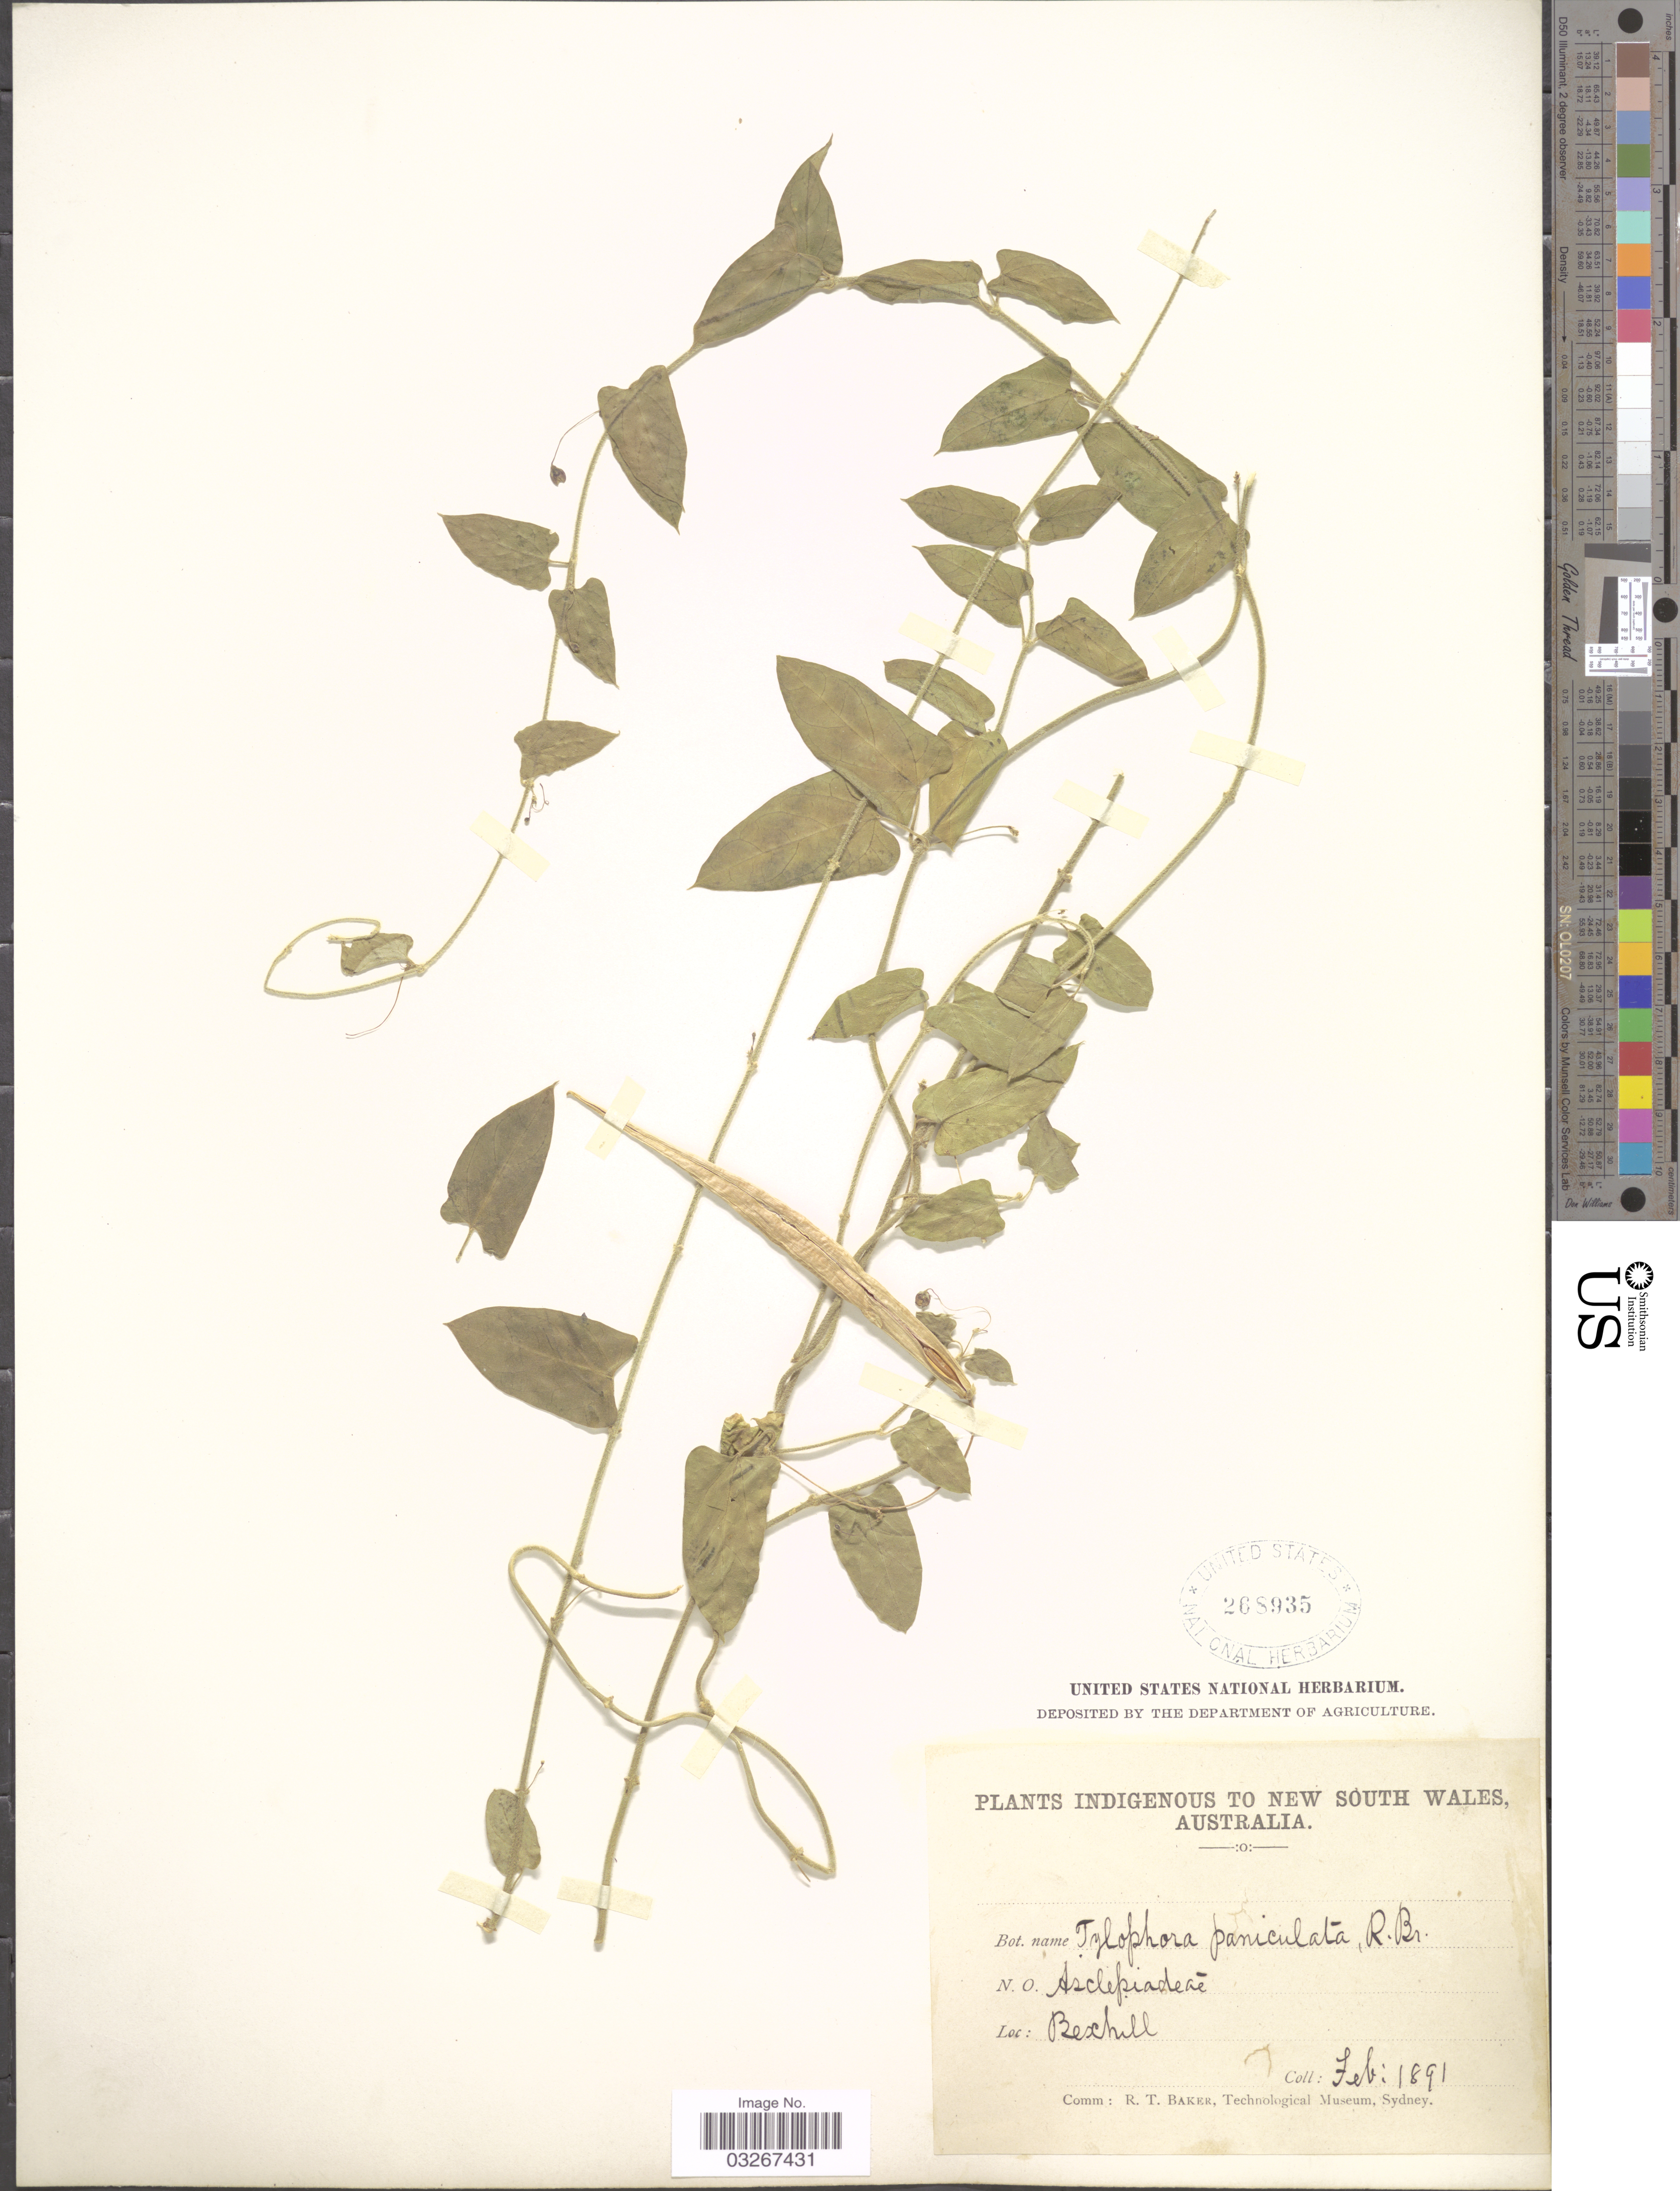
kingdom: Plantae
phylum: Tracheophyta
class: Magnoliopsida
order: Gentianales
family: Apocynaceae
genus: Tylophora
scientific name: Tylophora paniculata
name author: R. Br.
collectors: ex herb. United States National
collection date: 1891-02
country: Australia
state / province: New South Wales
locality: Bexhill.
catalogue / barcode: US 268935